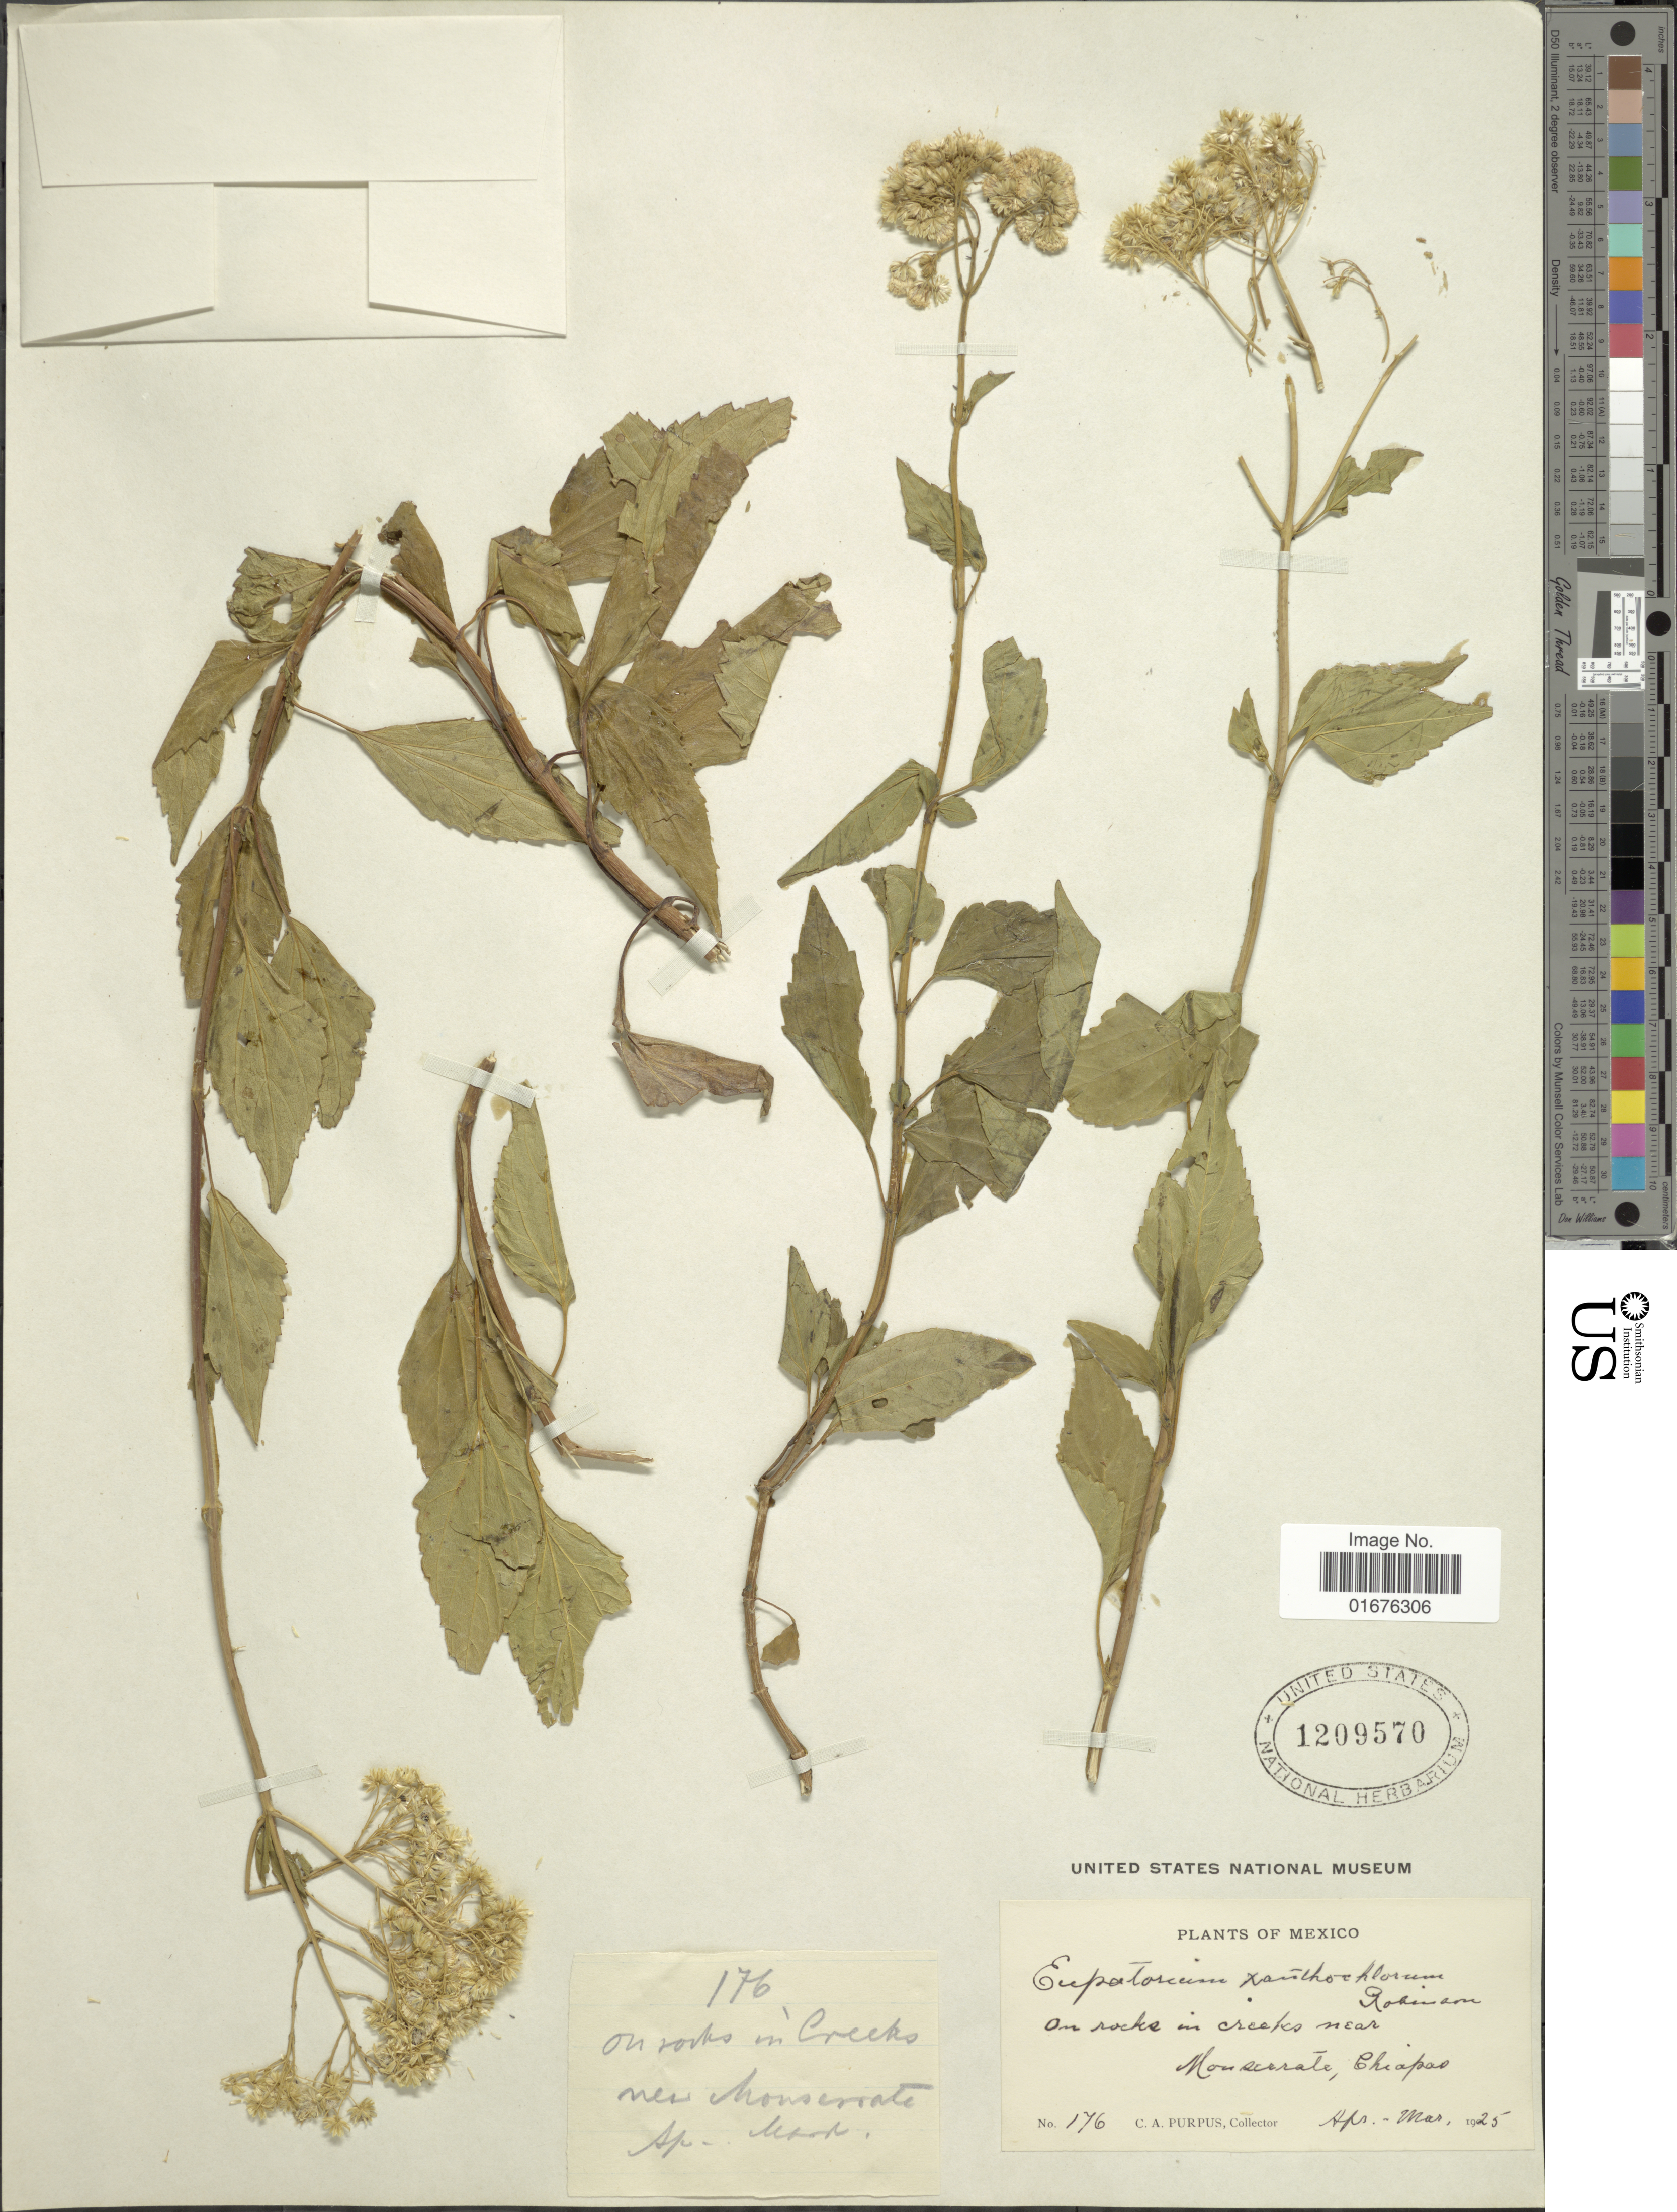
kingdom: Plantae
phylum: Tracheophyta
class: Magnoliopsida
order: Asterales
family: Asteraceae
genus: Ageratina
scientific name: Ageratina malacolepis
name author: (B.L. Rob.) R.M. King & H. Rob.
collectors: C. A. Purpus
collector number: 176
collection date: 1925-03/1925-04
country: Mexico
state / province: Chiapas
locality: On rocks in creaks near Monserrate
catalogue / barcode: US 1209570